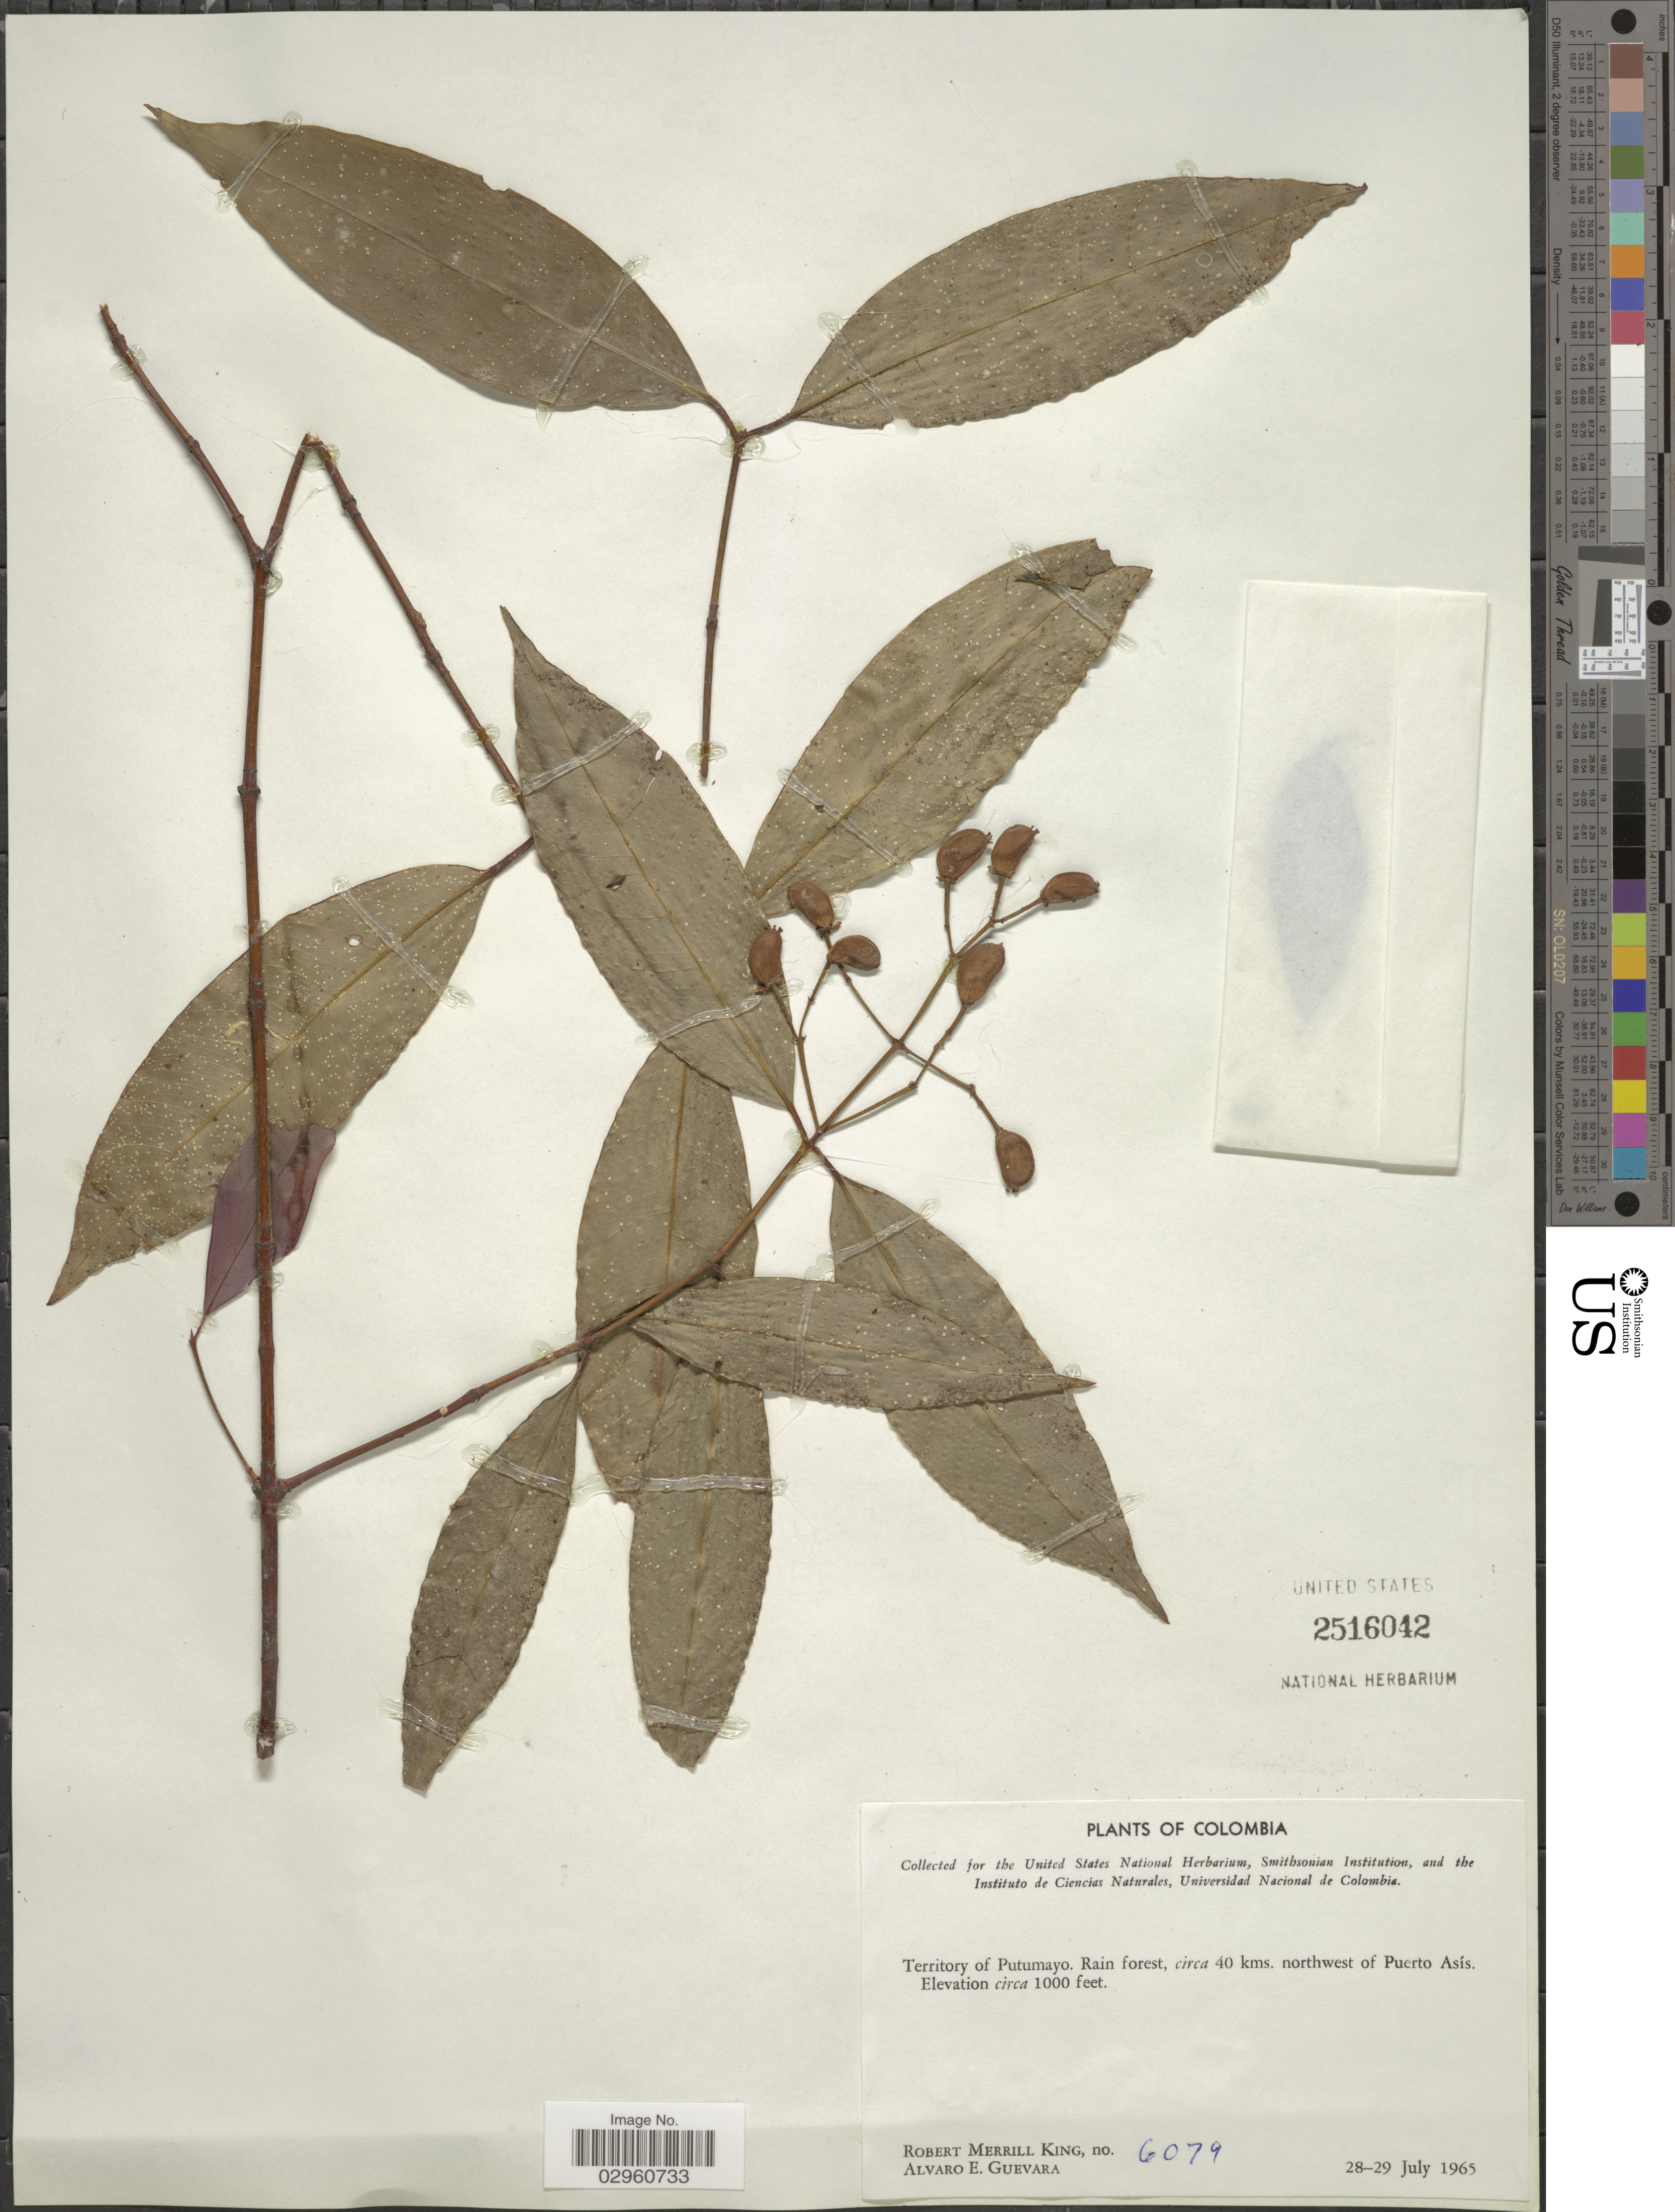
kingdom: Plantae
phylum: Tracheophyta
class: Magnoliopsida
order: Malpighiales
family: Clusiaceae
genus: Chrysochlamys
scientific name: Chrysochlamys sp.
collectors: R. M. King & A. E. Guevara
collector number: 6079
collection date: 1965-07-28/1965-07-29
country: Colombia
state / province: Putumayo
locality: Territory of Putumayo. Rain forest, circa 40 kms. northwest of Puerto Asís.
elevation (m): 305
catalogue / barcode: US 2516042